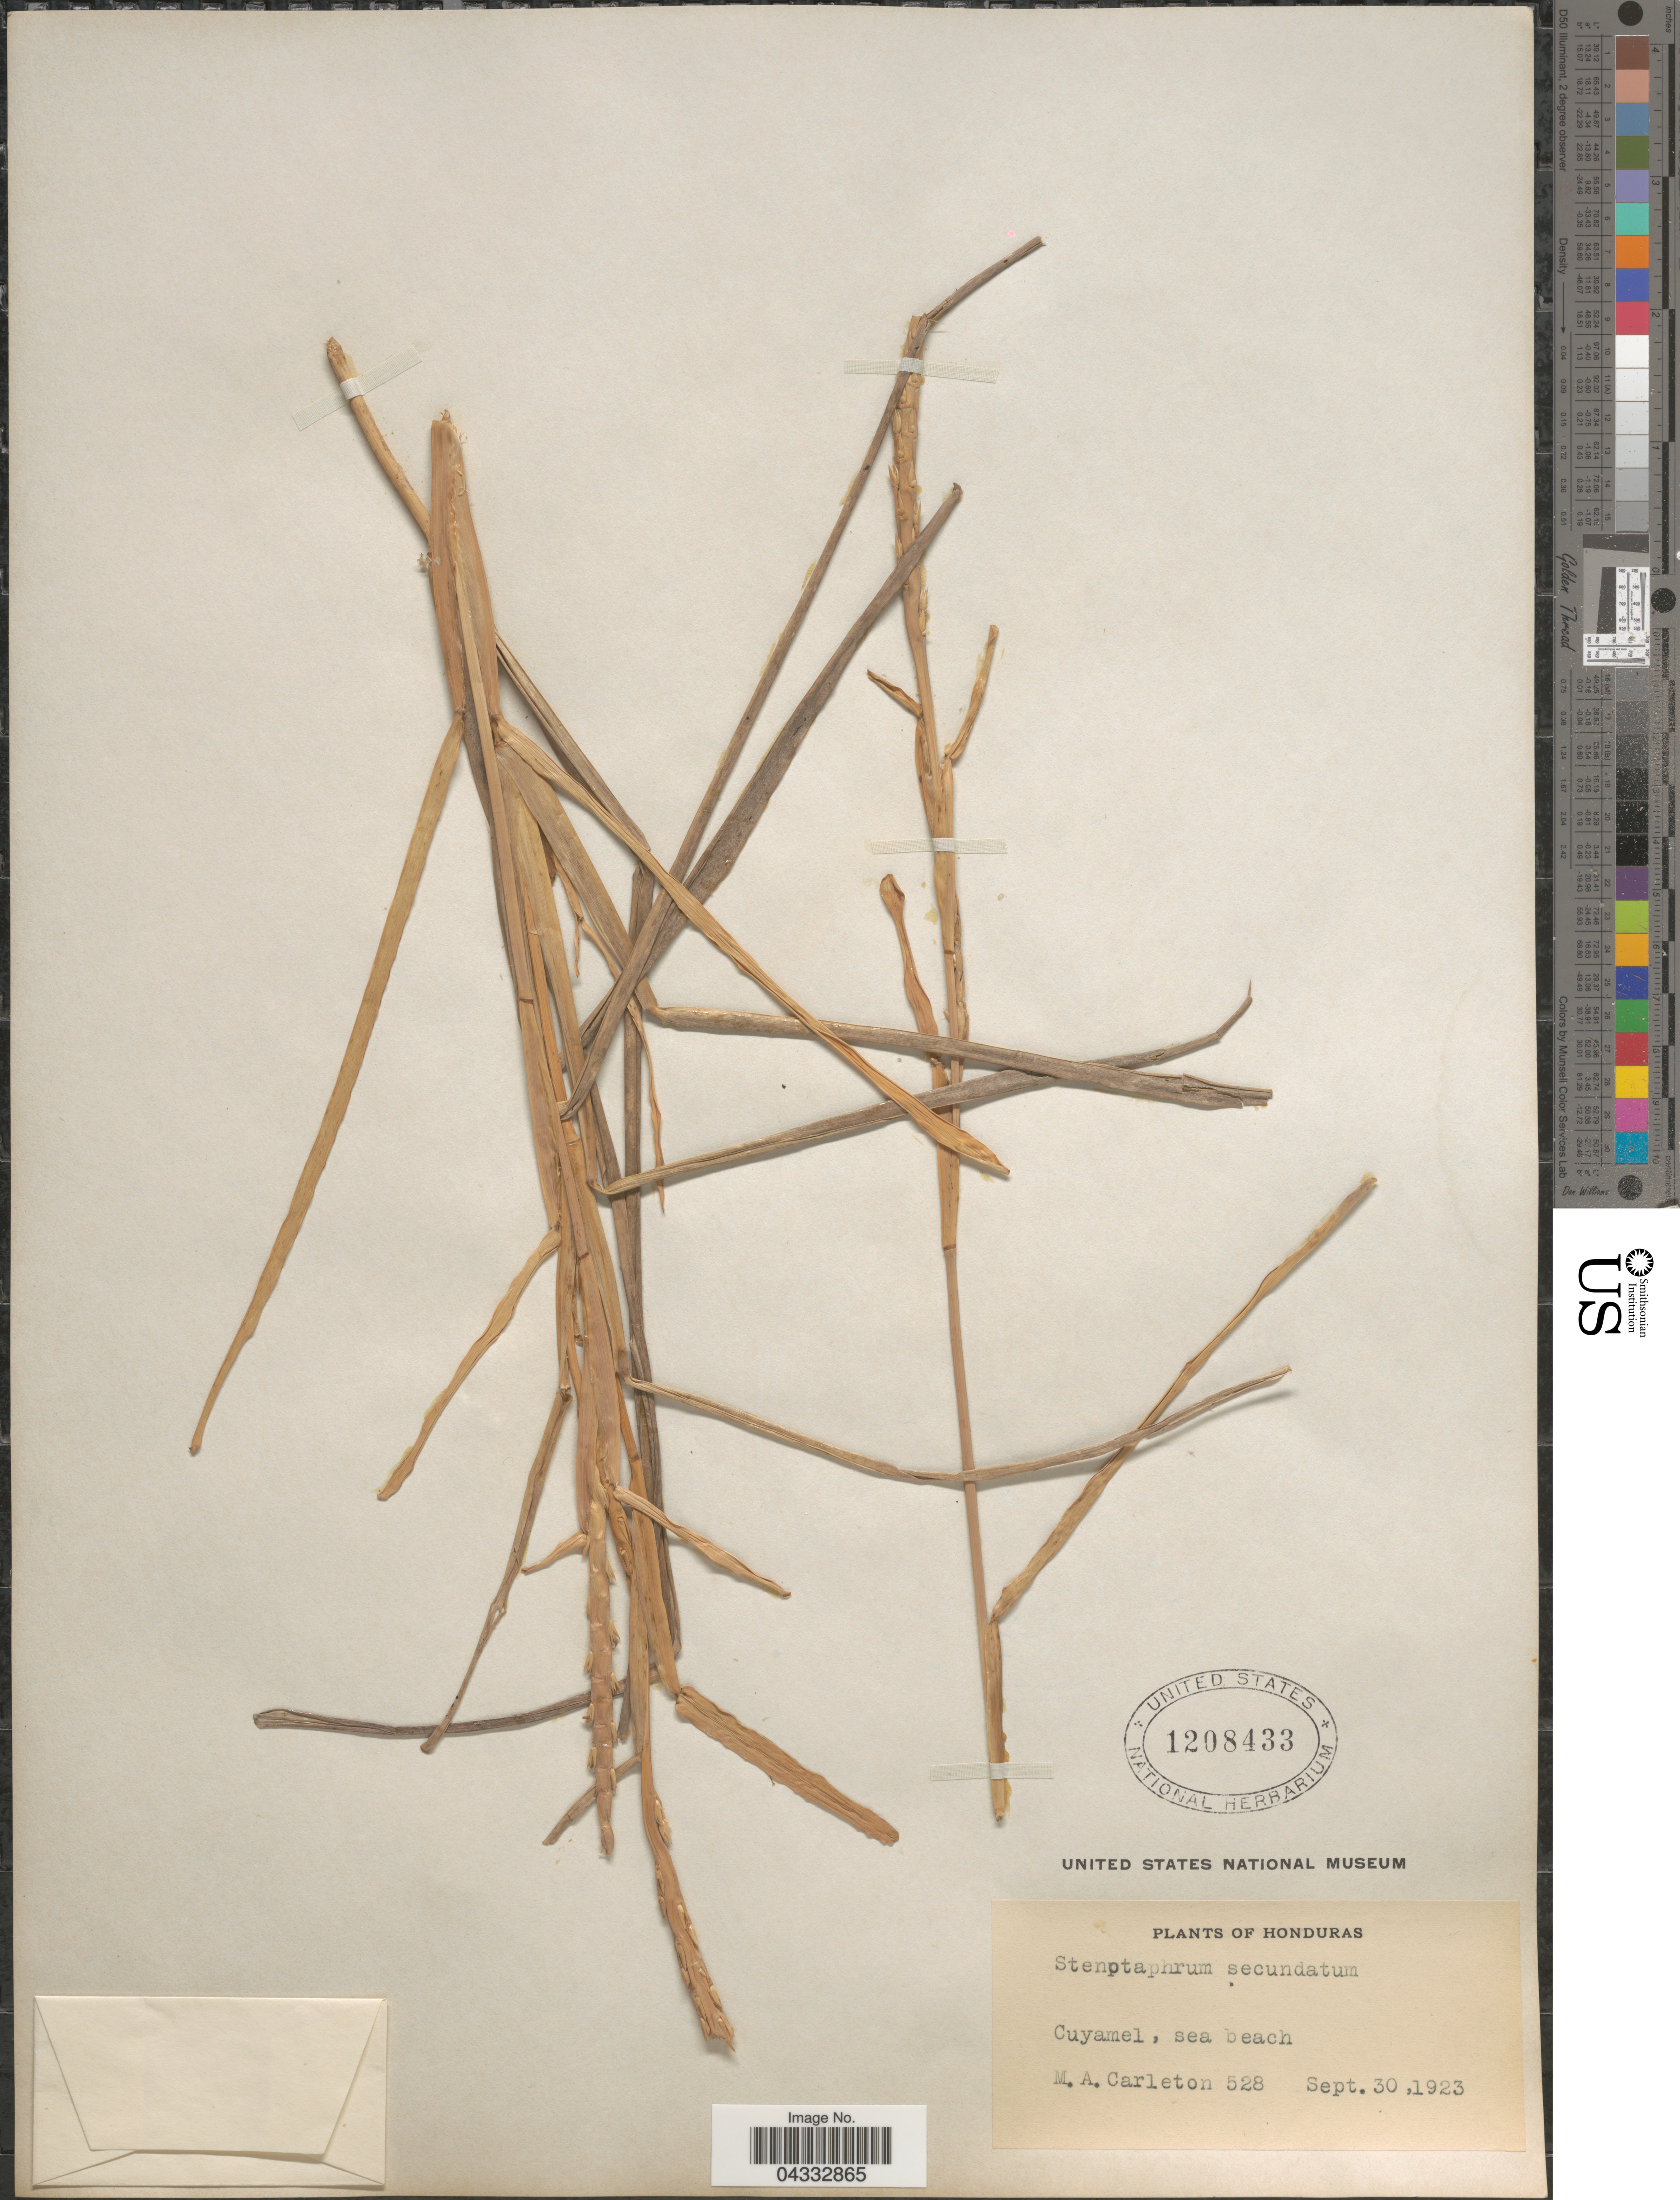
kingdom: Plantae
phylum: Tracheophyta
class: Liliopsida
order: Poales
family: Poaceae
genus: Stenotaphrum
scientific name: Stenotaphrum secundatum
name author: (Walter) Kuntze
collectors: M. A. Carleton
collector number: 528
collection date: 1923-09-30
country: Honduras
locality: Cuyamel, sea beach.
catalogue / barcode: US 1208433